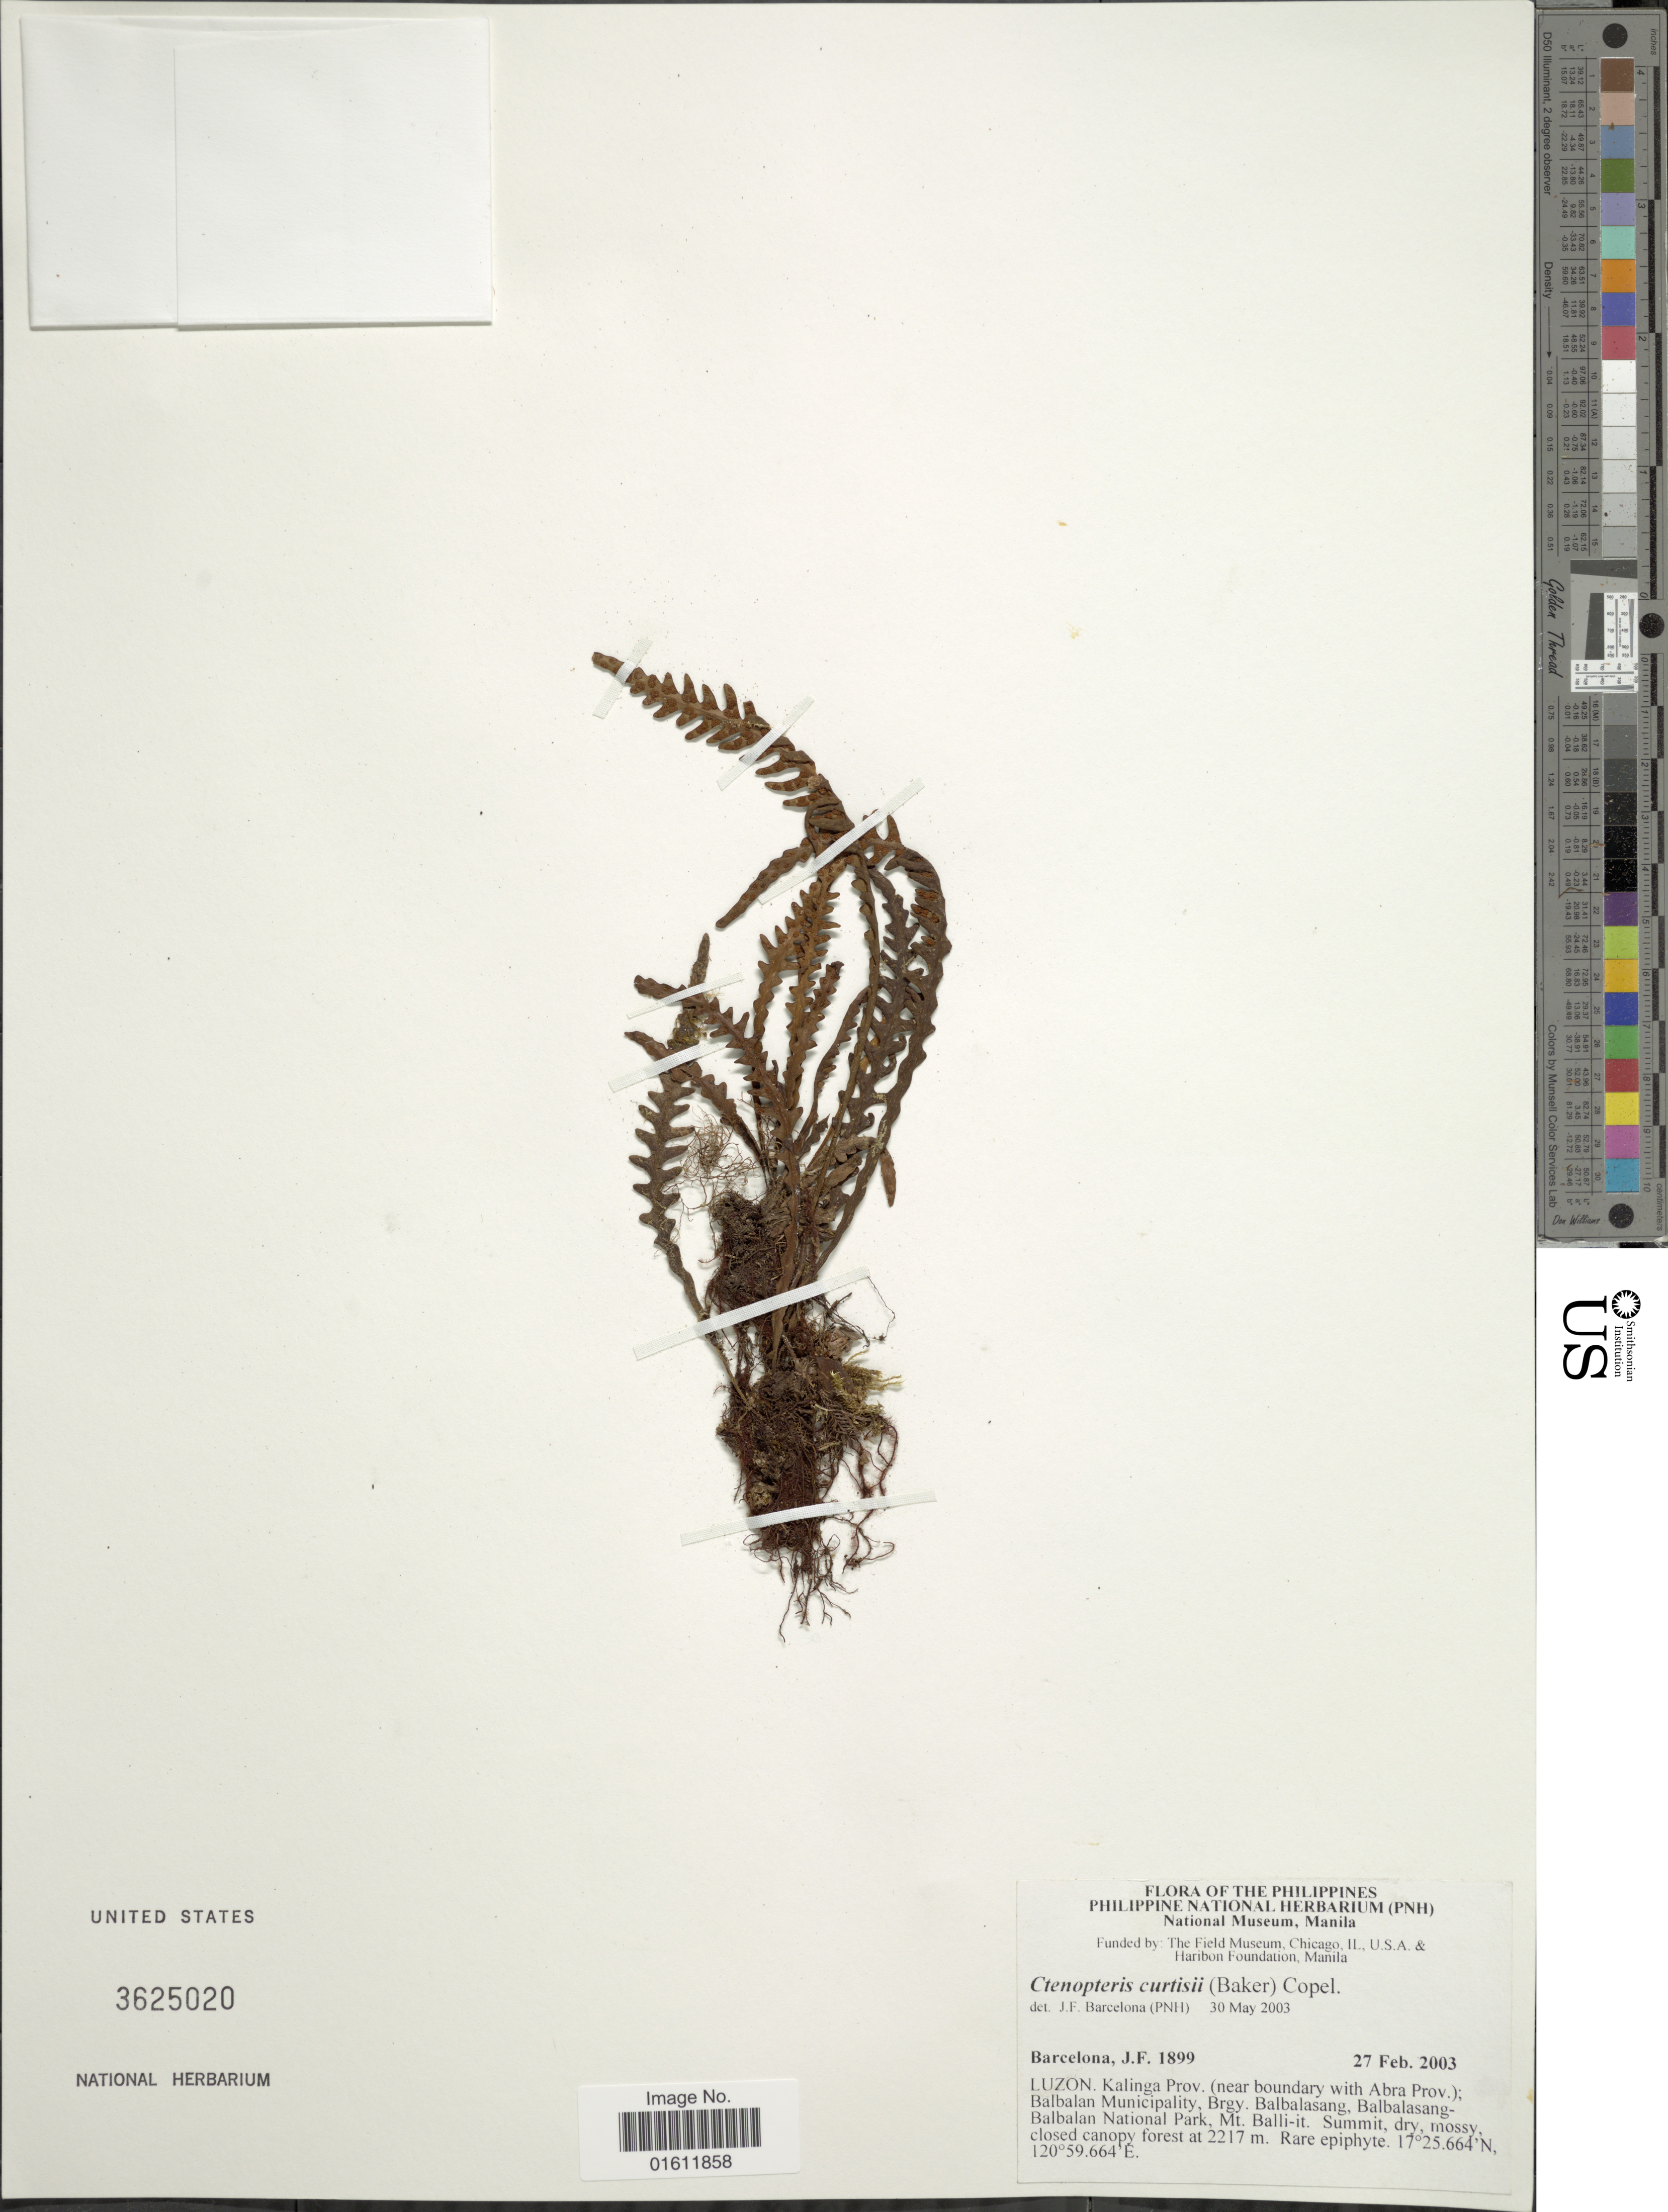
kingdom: Plantae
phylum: Tracheophyta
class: Polypodiopsida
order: Polypodiales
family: Polypodiaceae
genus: Themelium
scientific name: Themelium curtisii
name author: (Baker) Parris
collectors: J. F. Barcelona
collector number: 1899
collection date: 2003-02-27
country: Philippines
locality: Luzon, Kalinga Prov. (near boundary with Abra Prov.); Balbalan Municipality, Brgy. Balbalasang, Balbalasang-Balbalan National Park, Mt. Balli-it, summit.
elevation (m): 2217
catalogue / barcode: US 3625020